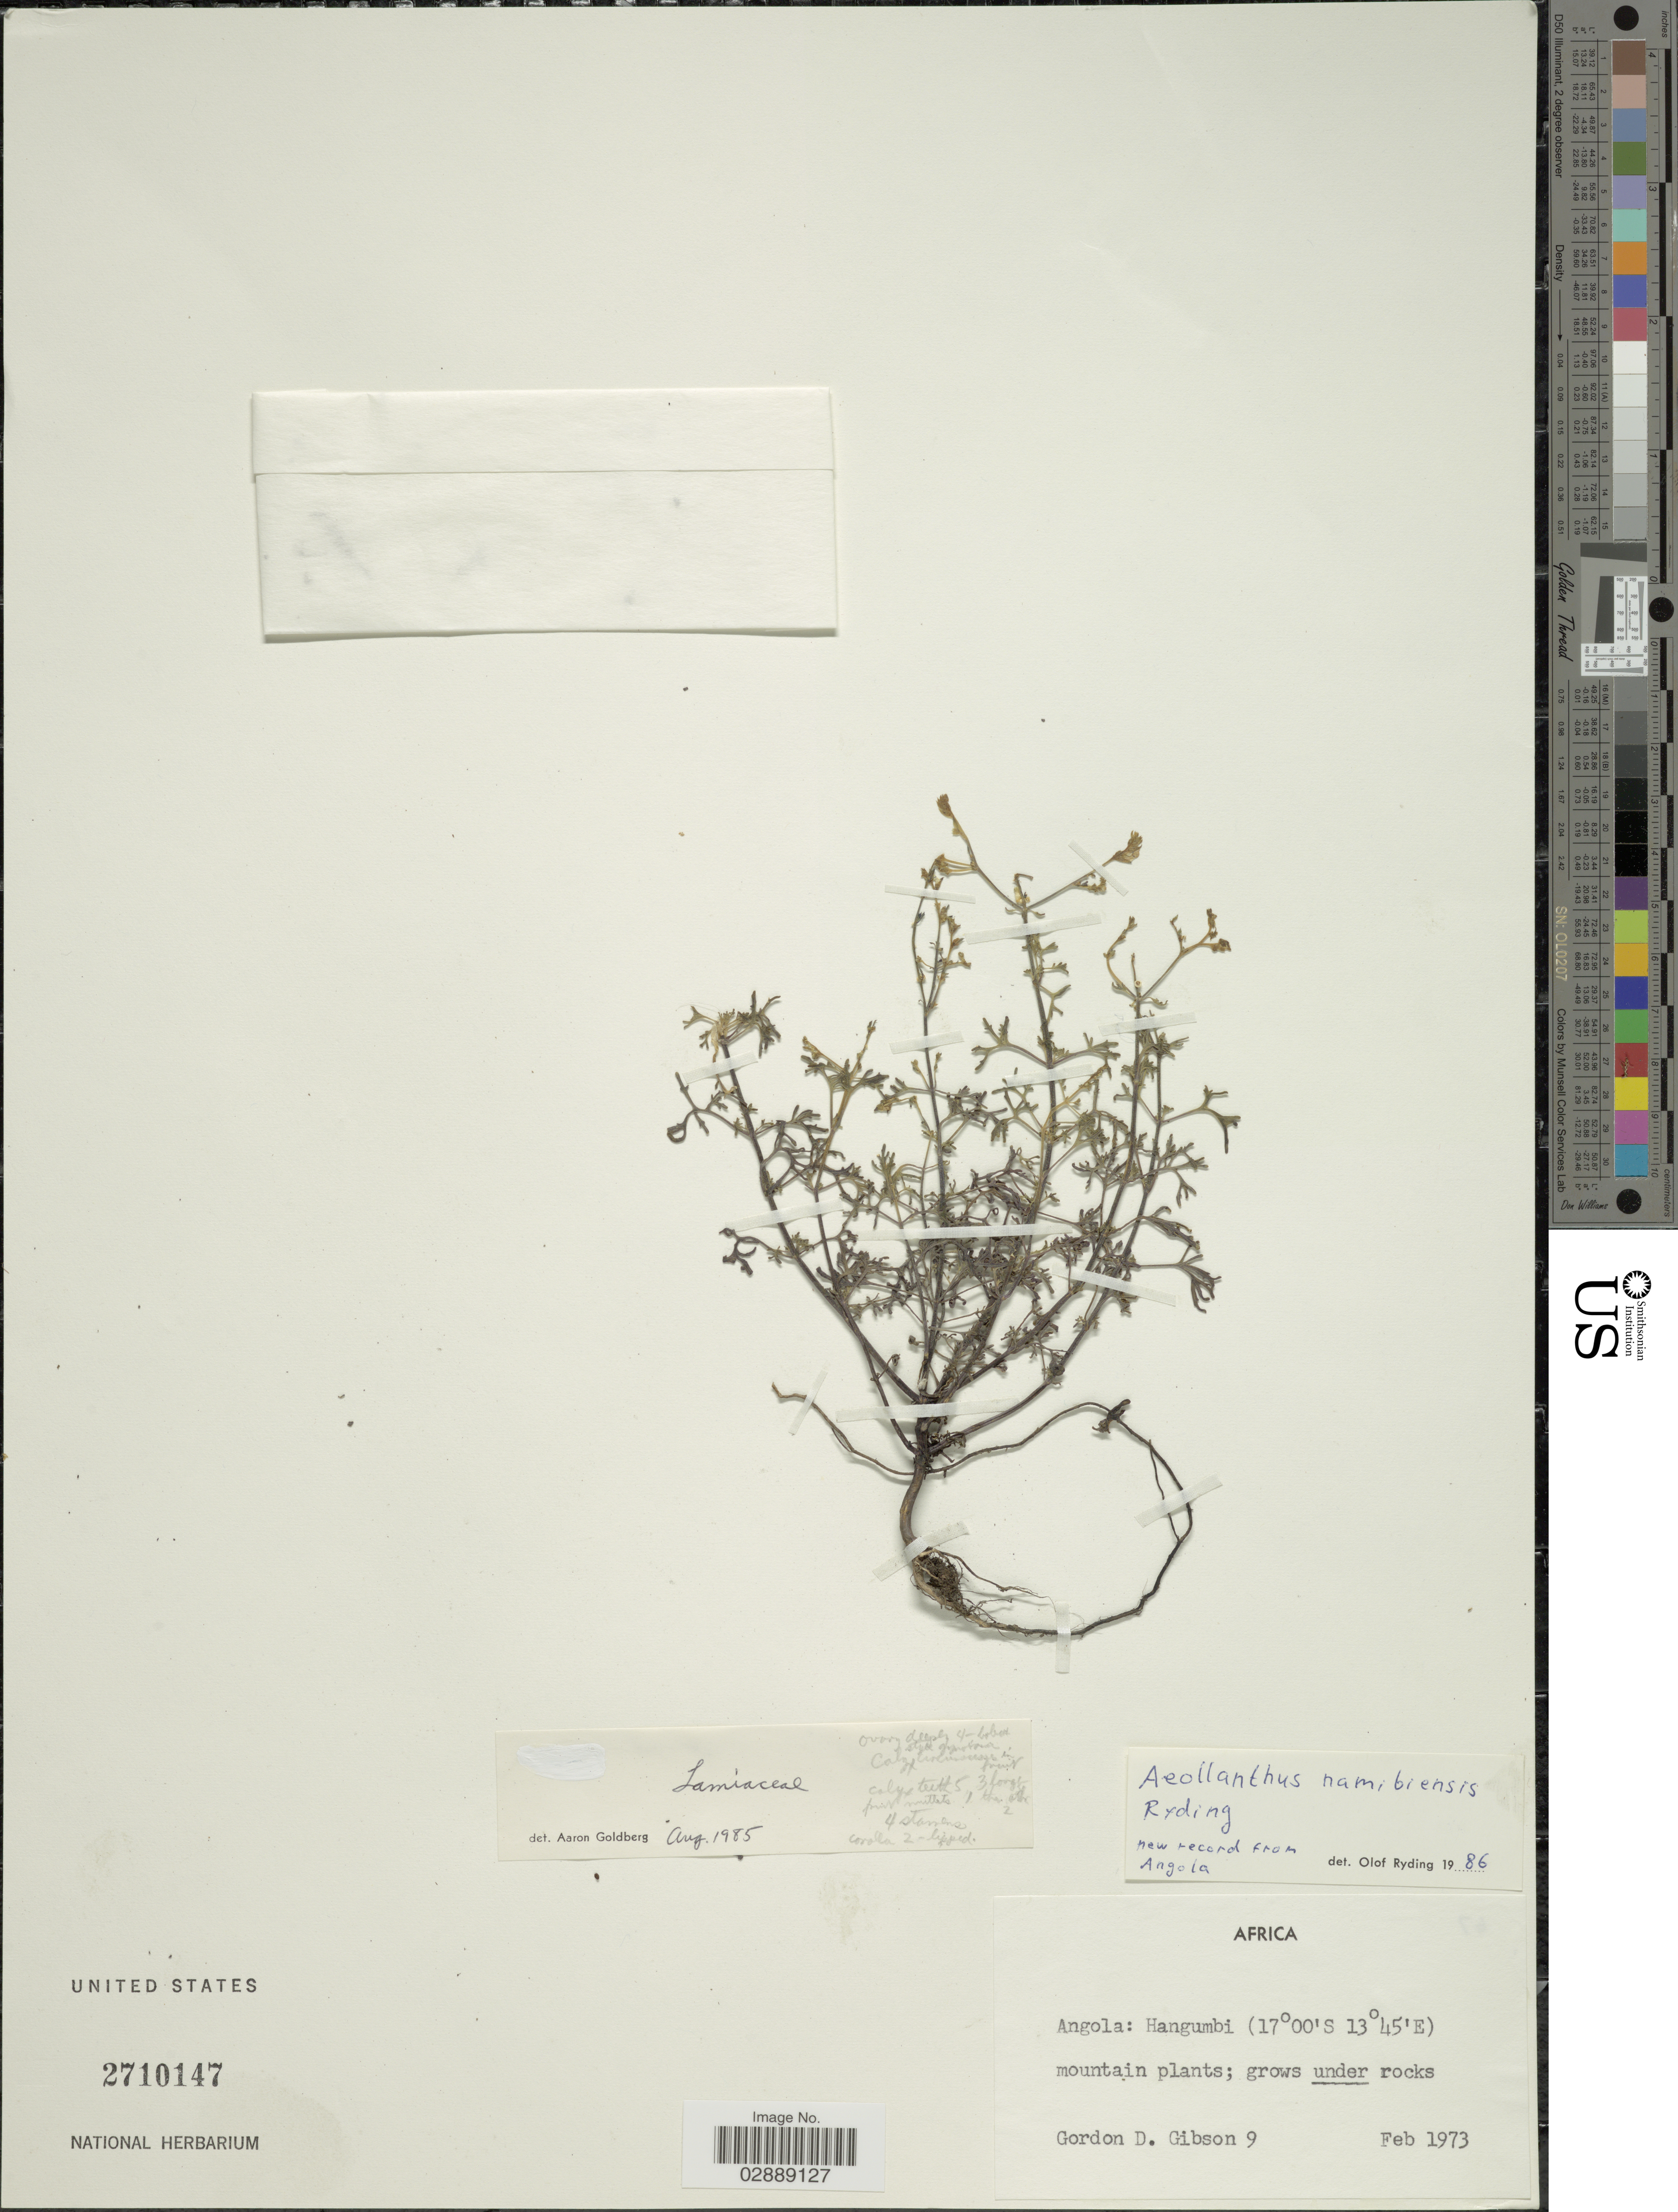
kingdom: Plantae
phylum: Tracheophyta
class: Magnoliopsida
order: Lamiales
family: Lamiaceae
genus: Aeollanthus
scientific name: Aeollanthus namibiensis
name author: Ryding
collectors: G. D. Gibson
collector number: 9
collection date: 1973-02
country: Angola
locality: Hangumbi.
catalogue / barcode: US 2710147